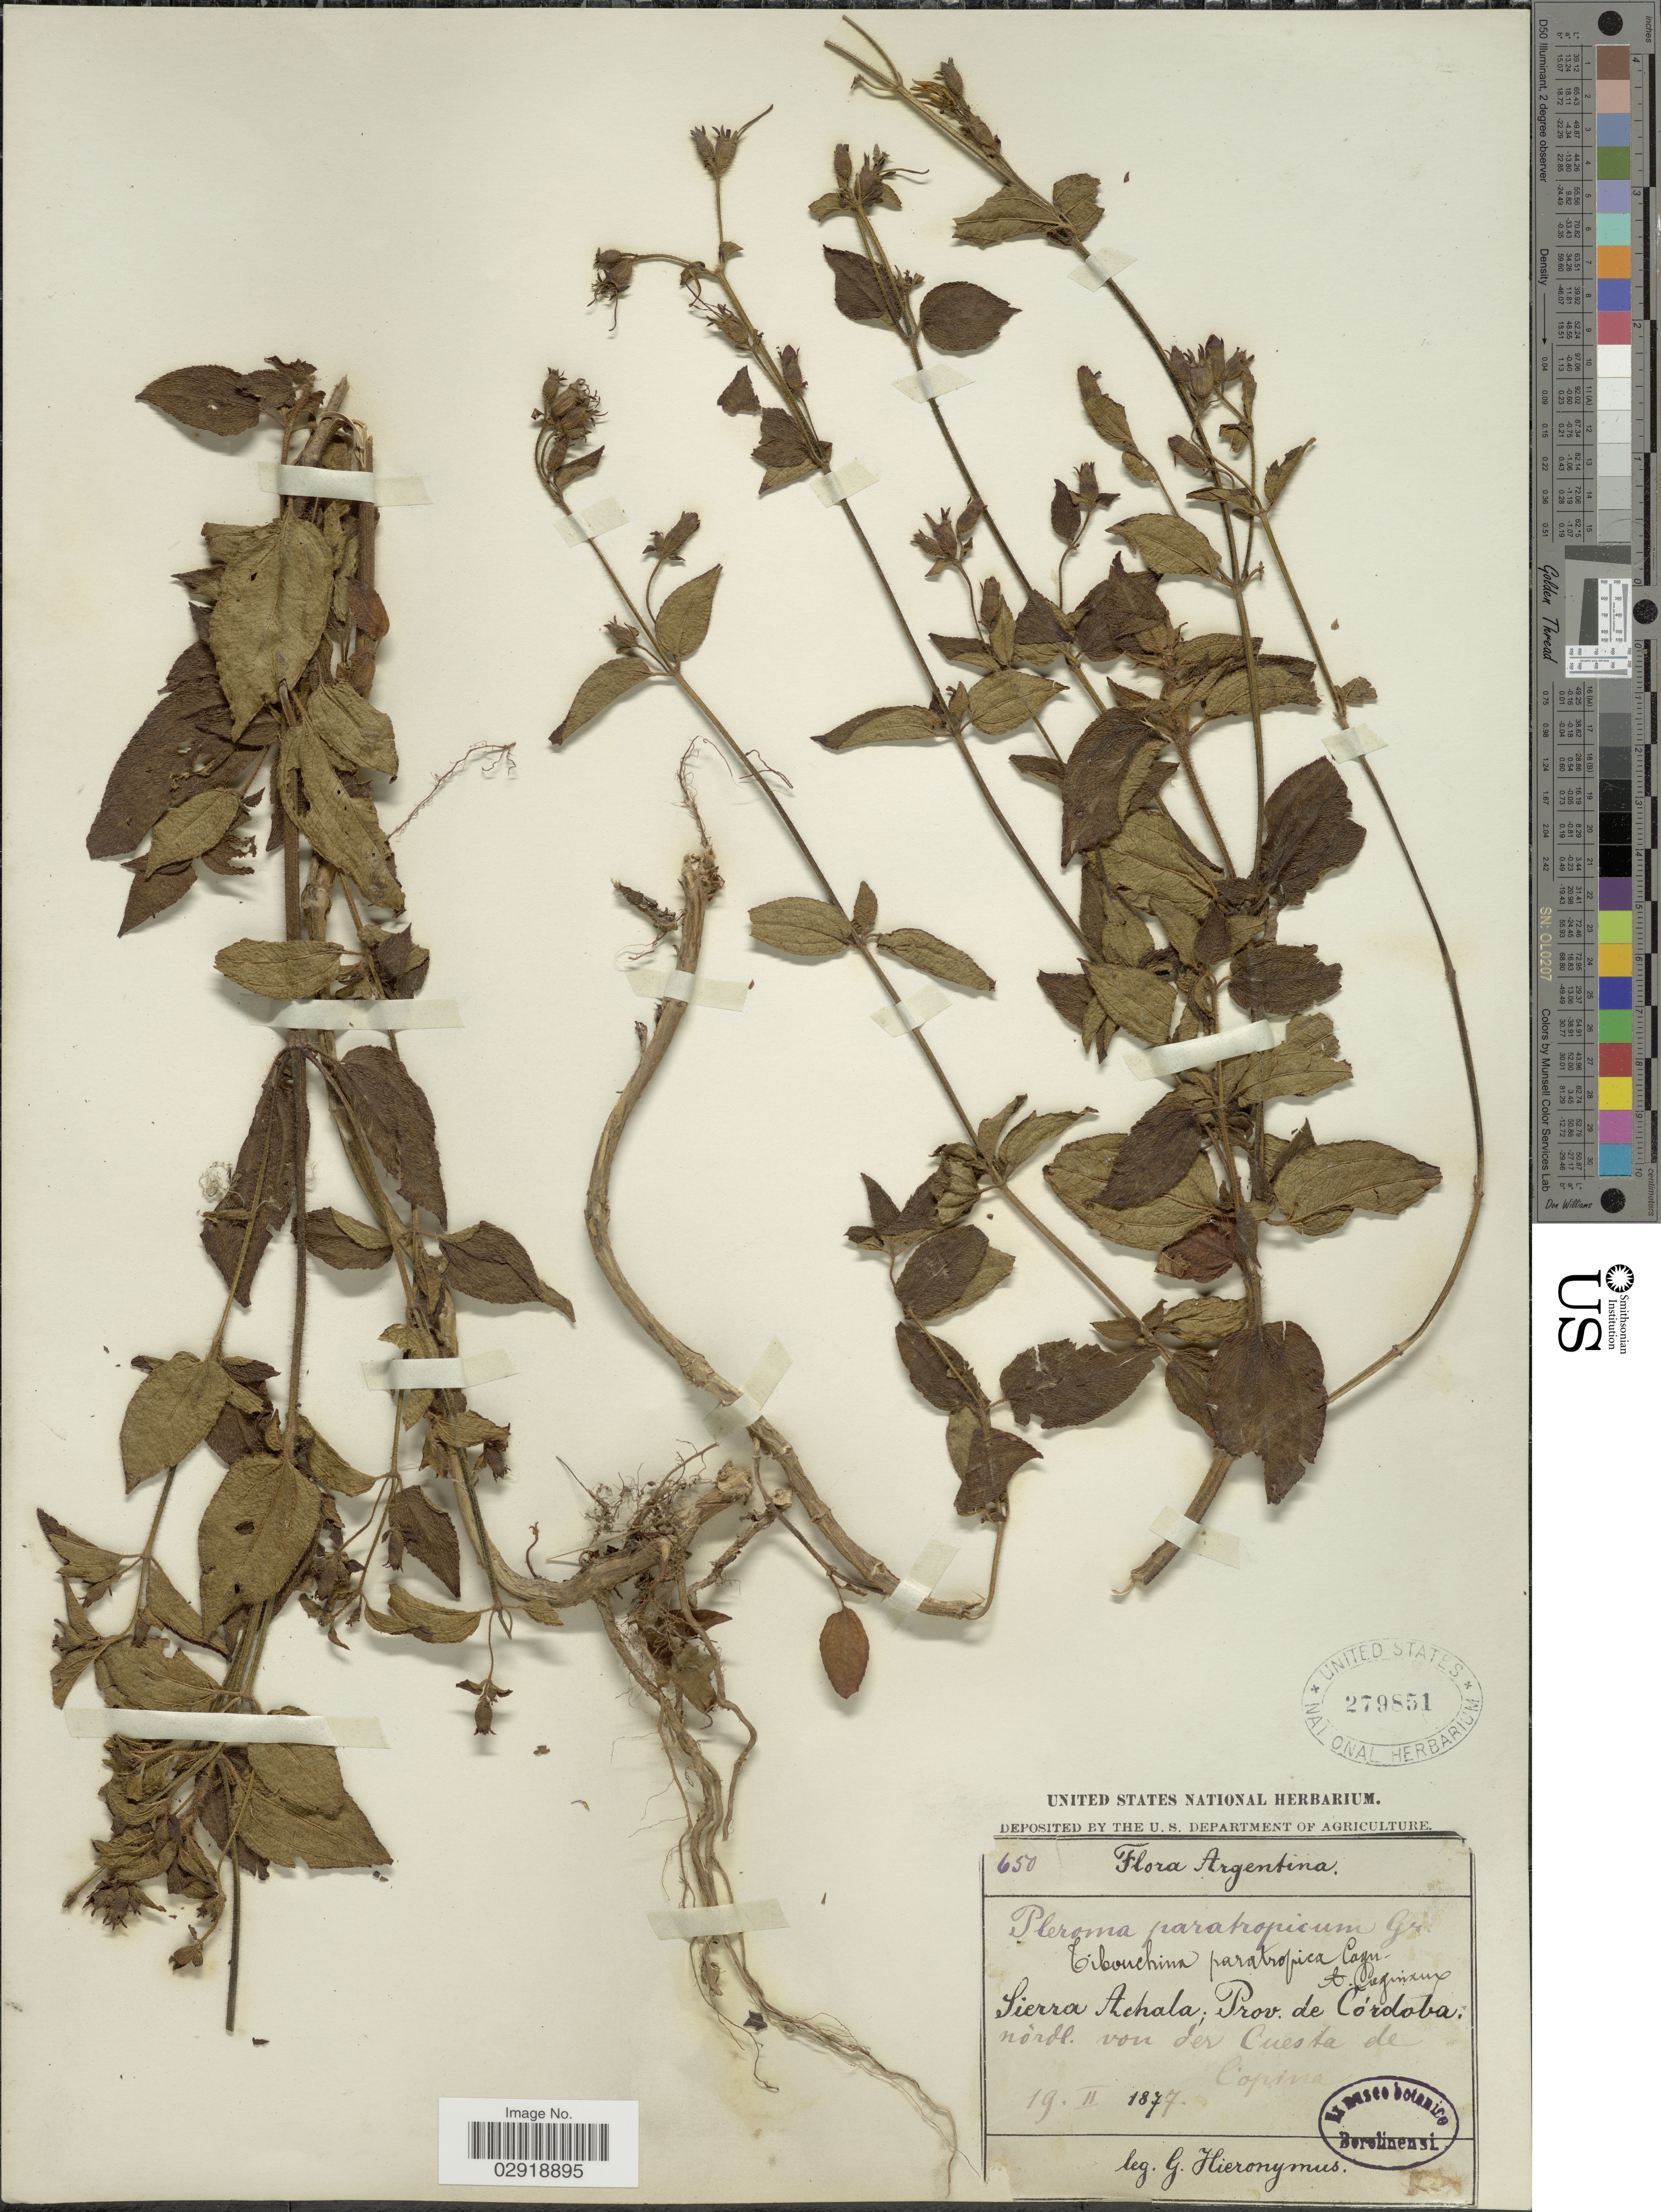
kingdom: Plantae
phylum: Tracheophyta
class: Magnoliopsida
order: Myrtales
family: Melastomataceae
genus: Chaetogastra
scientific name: Chaetogastra paratropica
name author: (Griseb.) P.J.F. Guim. & Michelang.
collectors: G. H. Hieronymus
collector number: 650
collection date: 1877-02-19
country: Colombia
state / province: Córdoba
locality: Sierra Achala. Nördl. von der Cuesta de Copina.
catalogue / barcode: US 279851